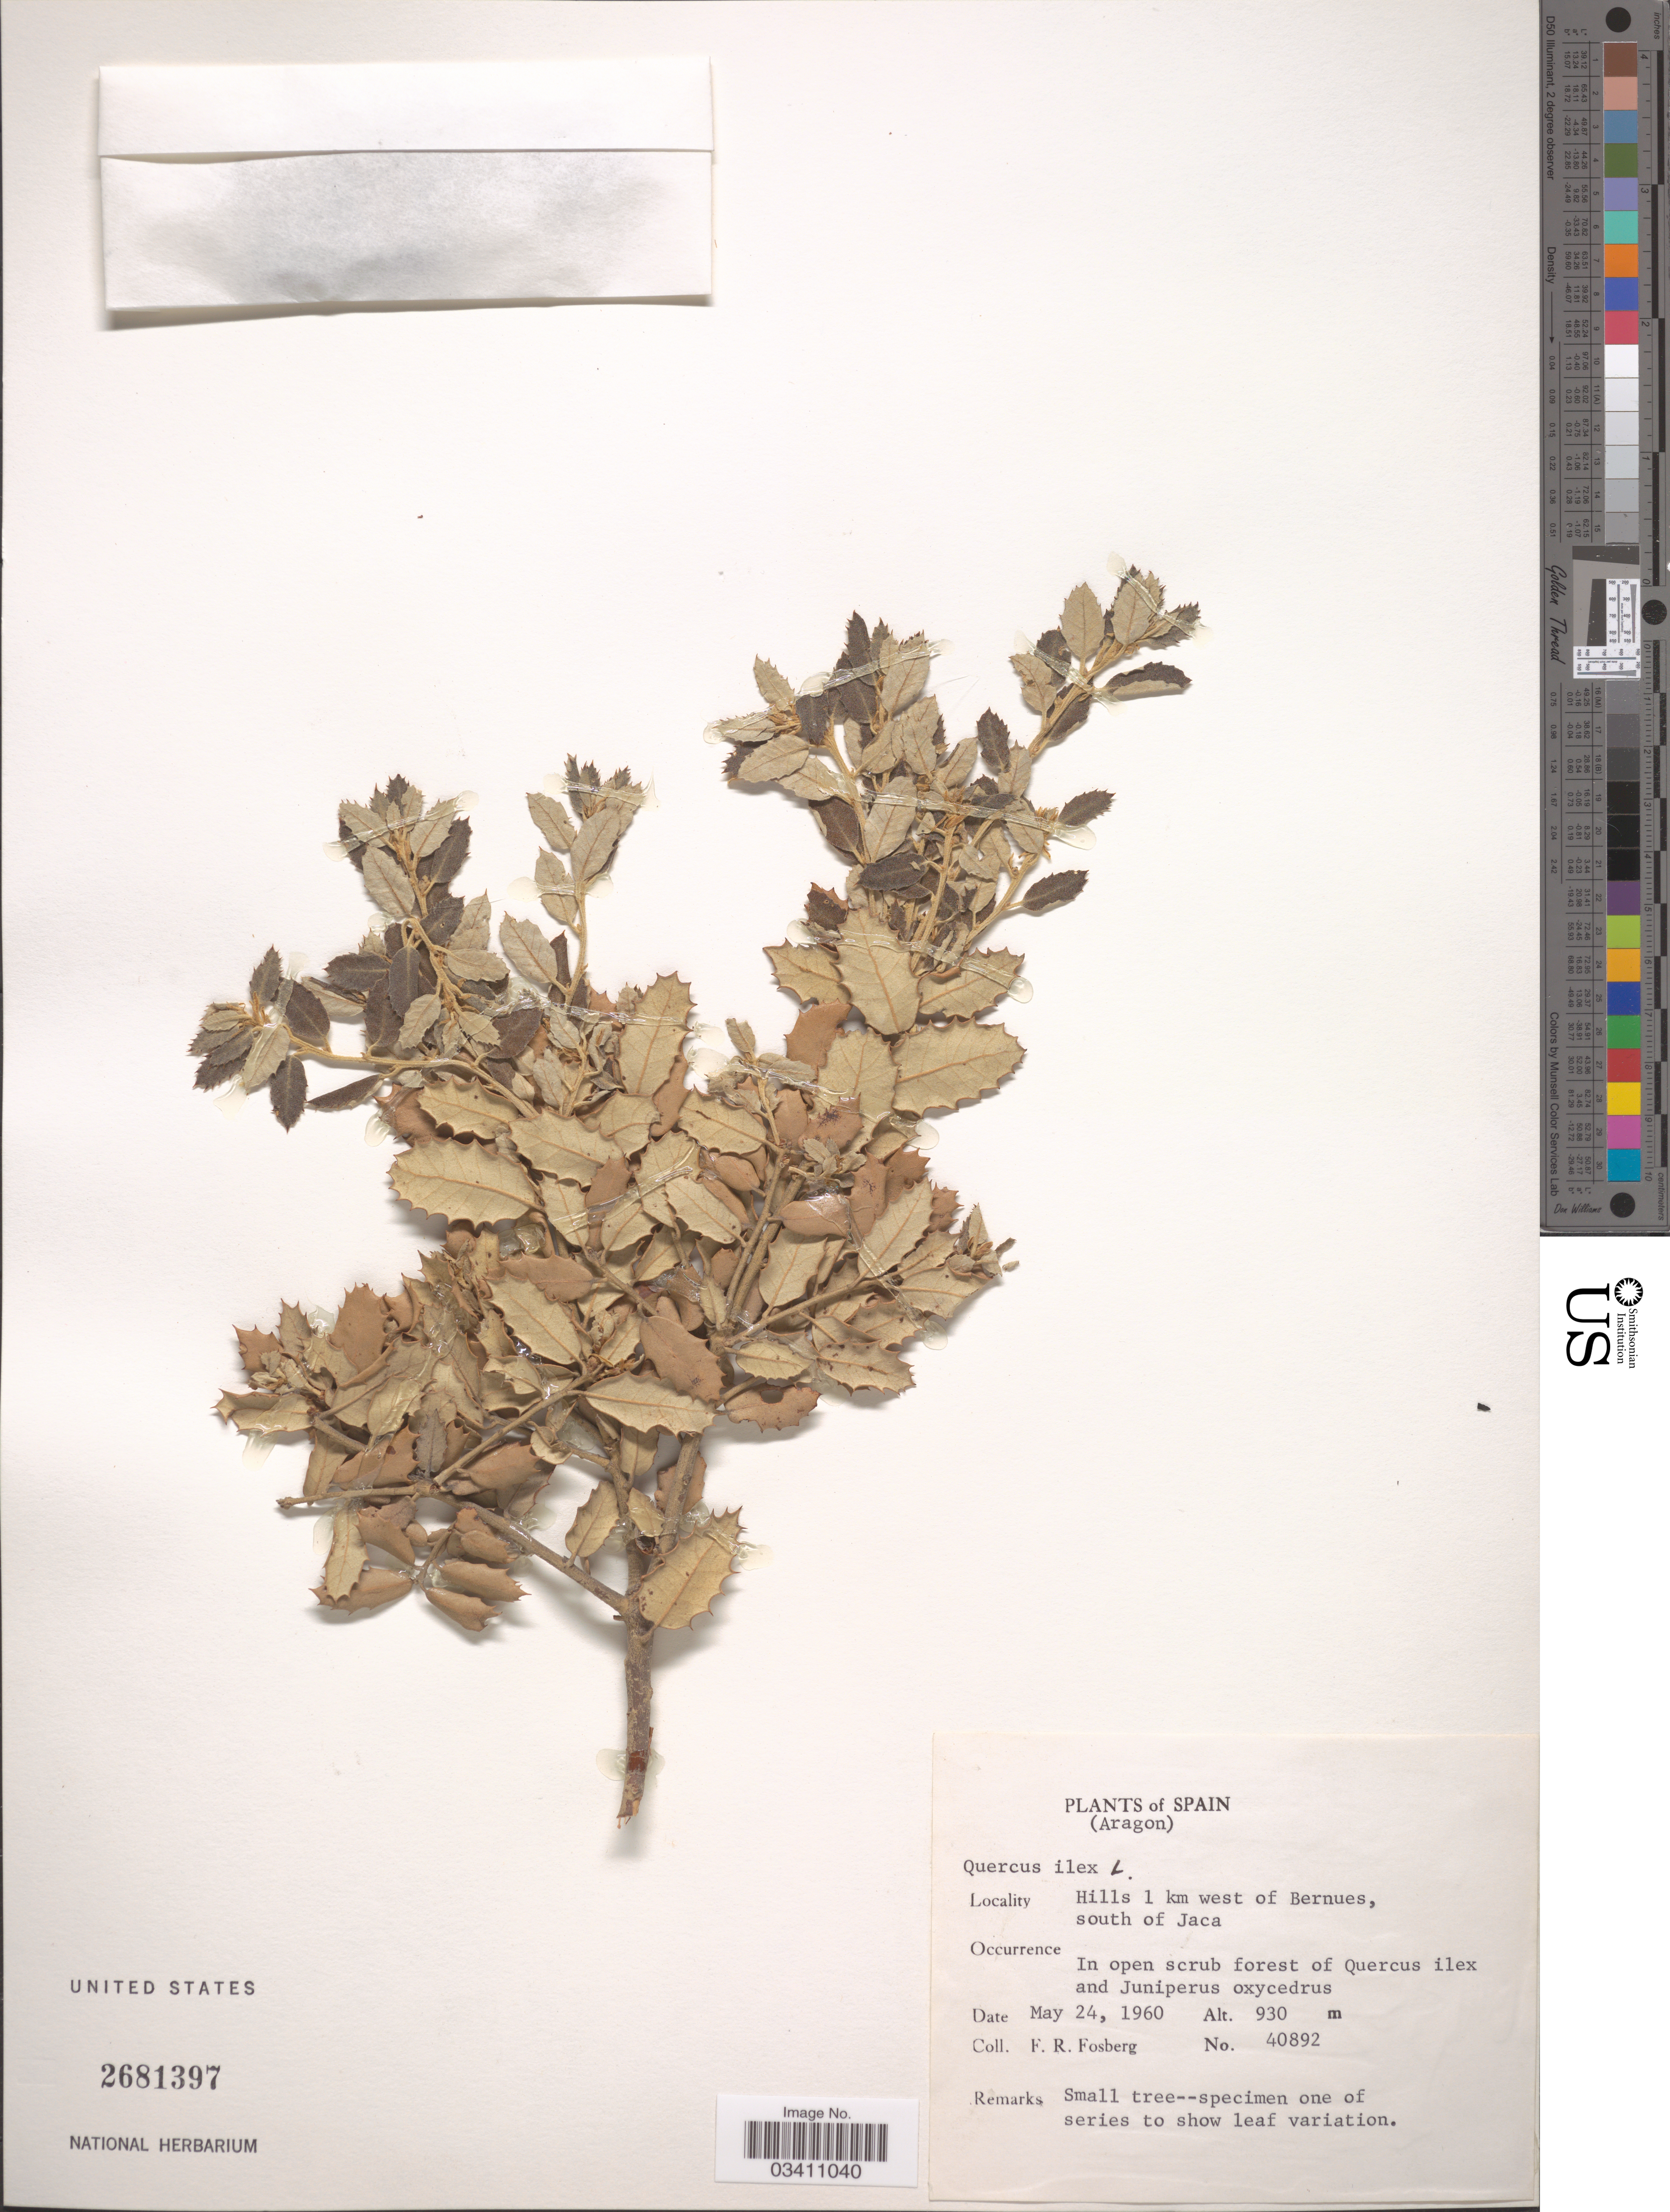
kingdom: Plantae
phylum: Tracheophyta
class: Magnoliopsida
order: Fagales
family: Fagaceae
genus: Quercus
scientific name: Quercus ilex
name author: Lour.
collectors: F. R. Fosberg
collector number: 40892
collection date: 1960-05-24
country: Spain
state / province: Aragón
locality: Hills 1 km west of Bernues, south of Jaca.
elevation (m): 930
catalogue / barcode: US 2681397